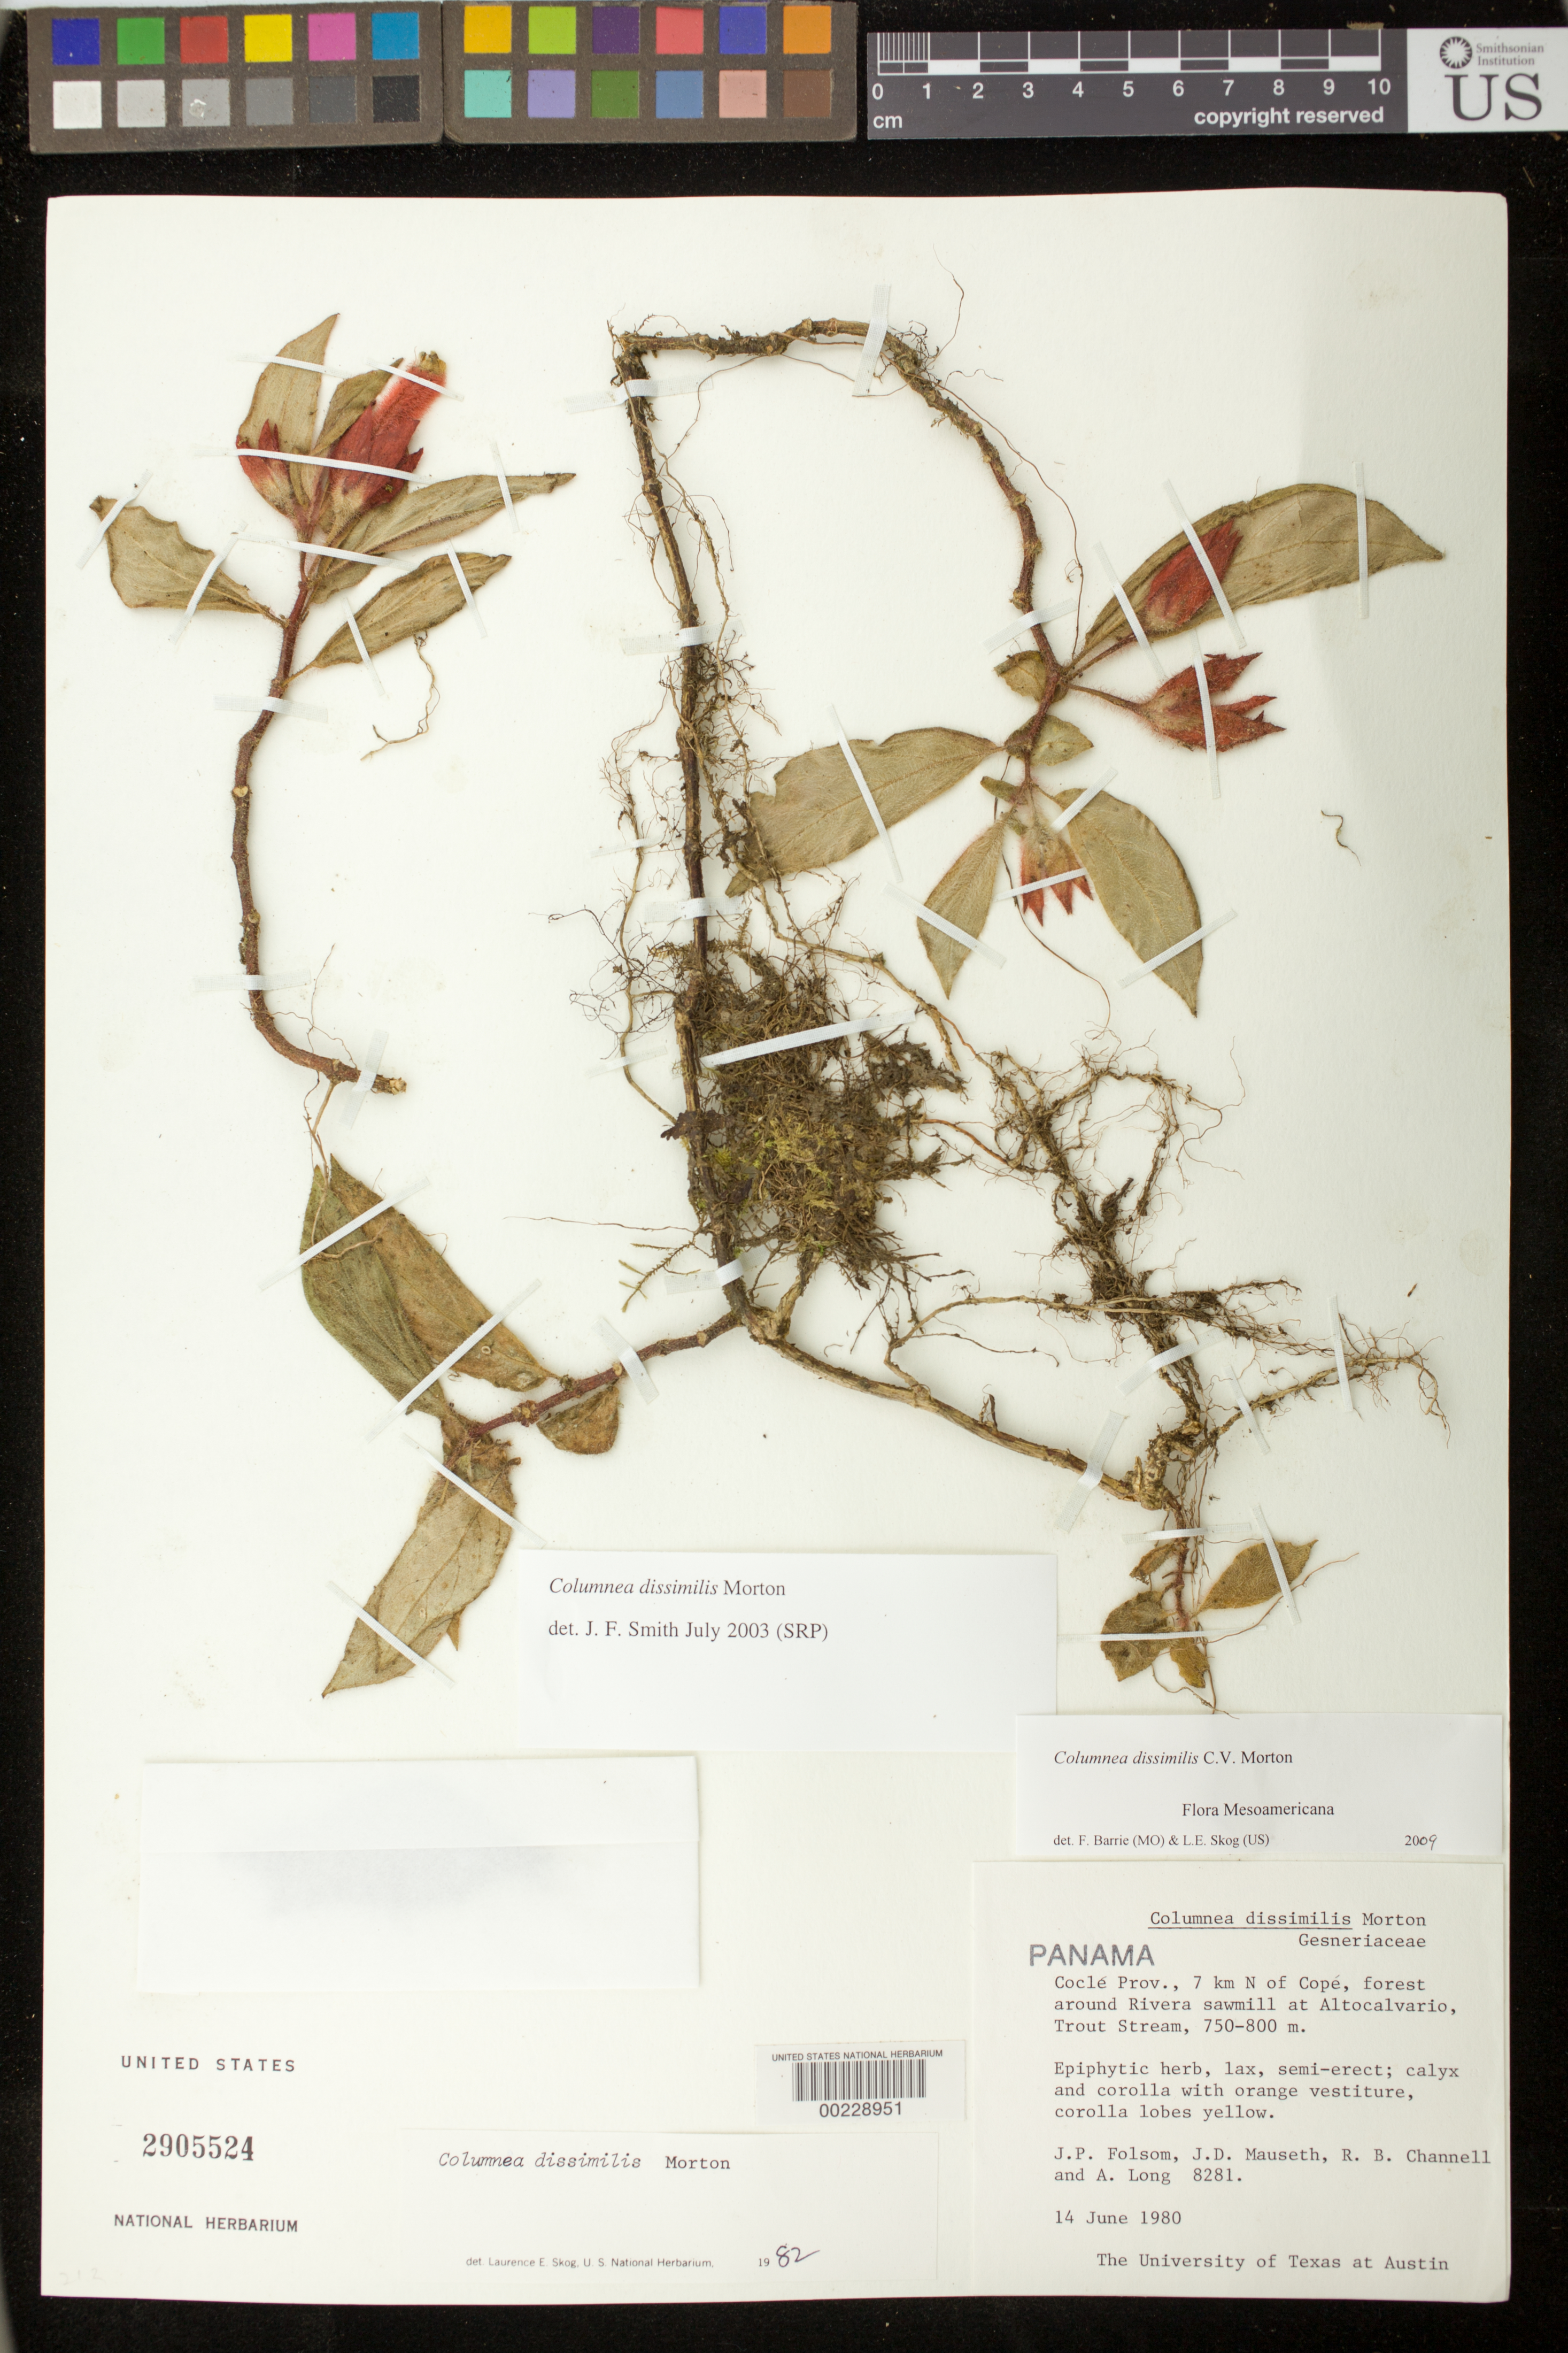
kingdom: Plantae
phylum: Tracheophyta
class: Magnoliopsida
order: Lamiales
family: Gesneriaceae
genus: Columnea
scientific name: Columnea dissimilis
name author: C.V. Morton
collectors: J. P. Folsom & et al.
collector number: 8281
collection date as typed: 14 Jun 1980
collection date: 1980-06-14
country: Panama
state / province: Coclé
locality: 7 km N of Cope, around Rivera Sawmill at Alto Calvario, trout stream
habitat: Forest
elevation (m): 750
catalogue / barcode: US 2905524